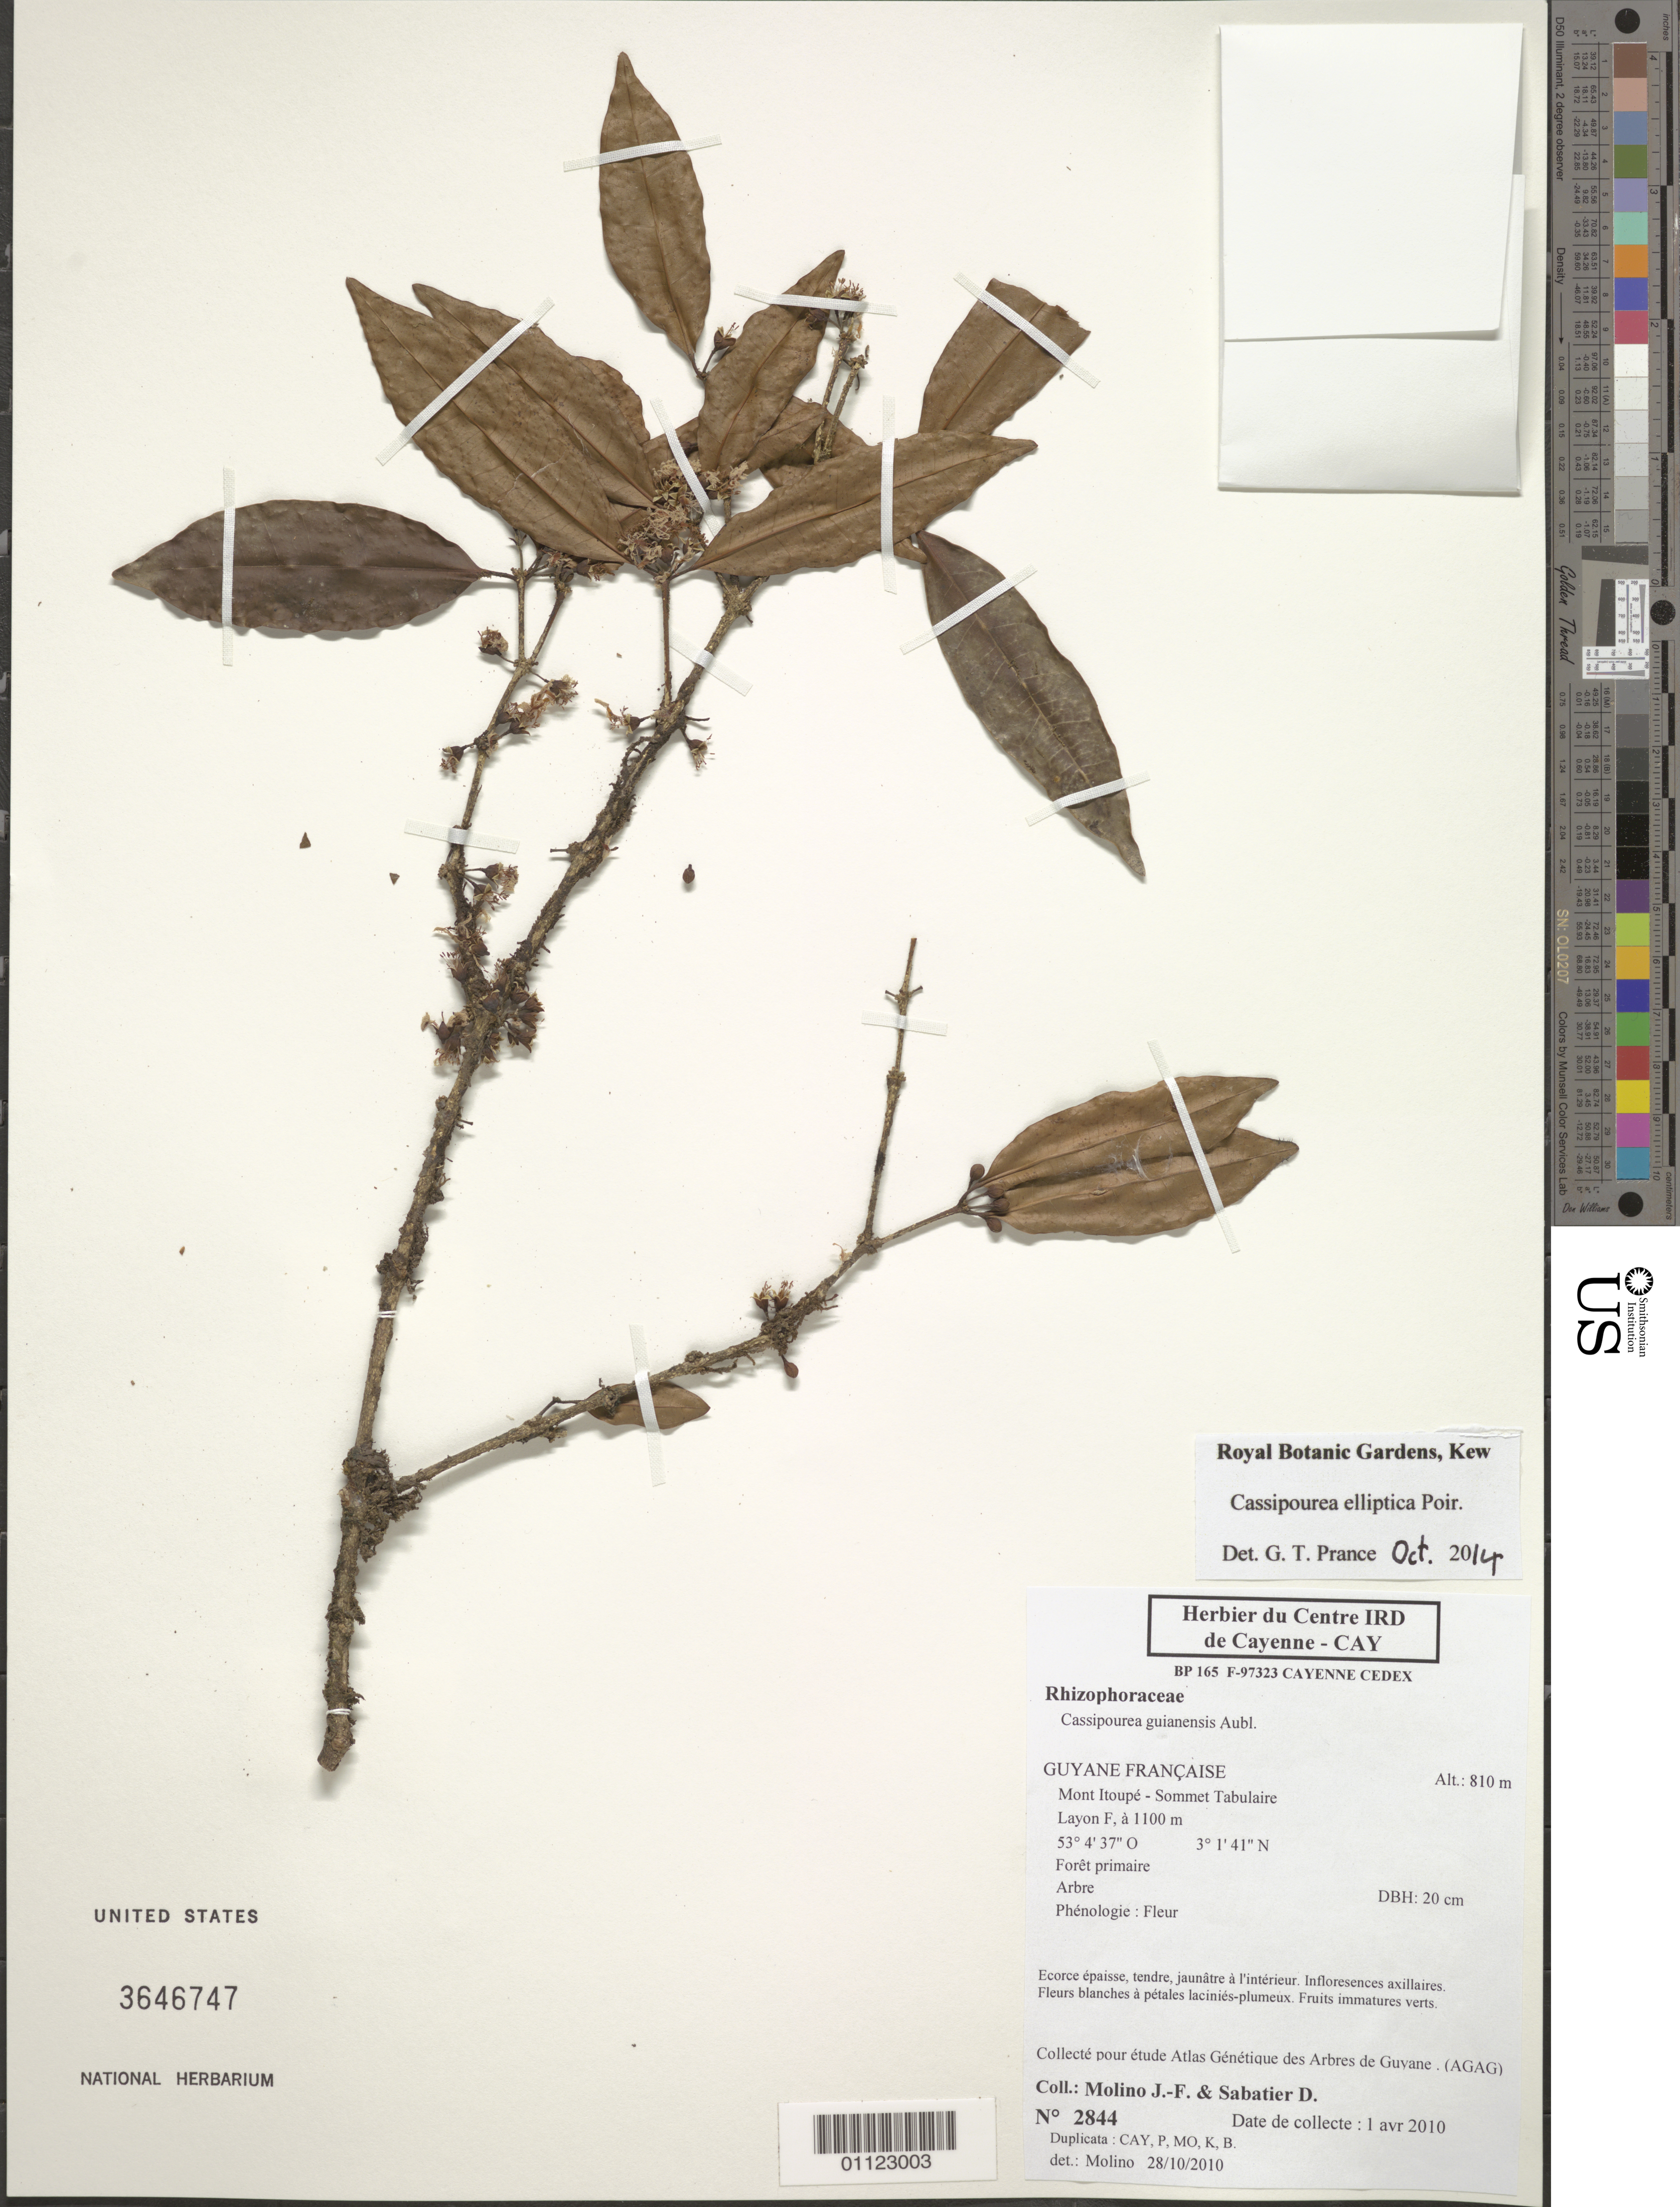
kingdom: Plantae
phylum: Tracheophyta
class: Magnoliopsida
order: Malpighiales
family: Rhizophoraceae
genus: Cassipourea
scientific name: Cassipourea elliptica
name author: (Sw.) Poir.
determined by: Prance, G. T.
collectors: J. Molino & D. Sabatier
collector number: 2844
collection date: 2010-04-01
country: French Guiana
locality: Mont Itoupe, Sommet Tabulaire, Layon F.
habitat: Forest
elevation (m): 810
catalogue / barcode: US 3646747